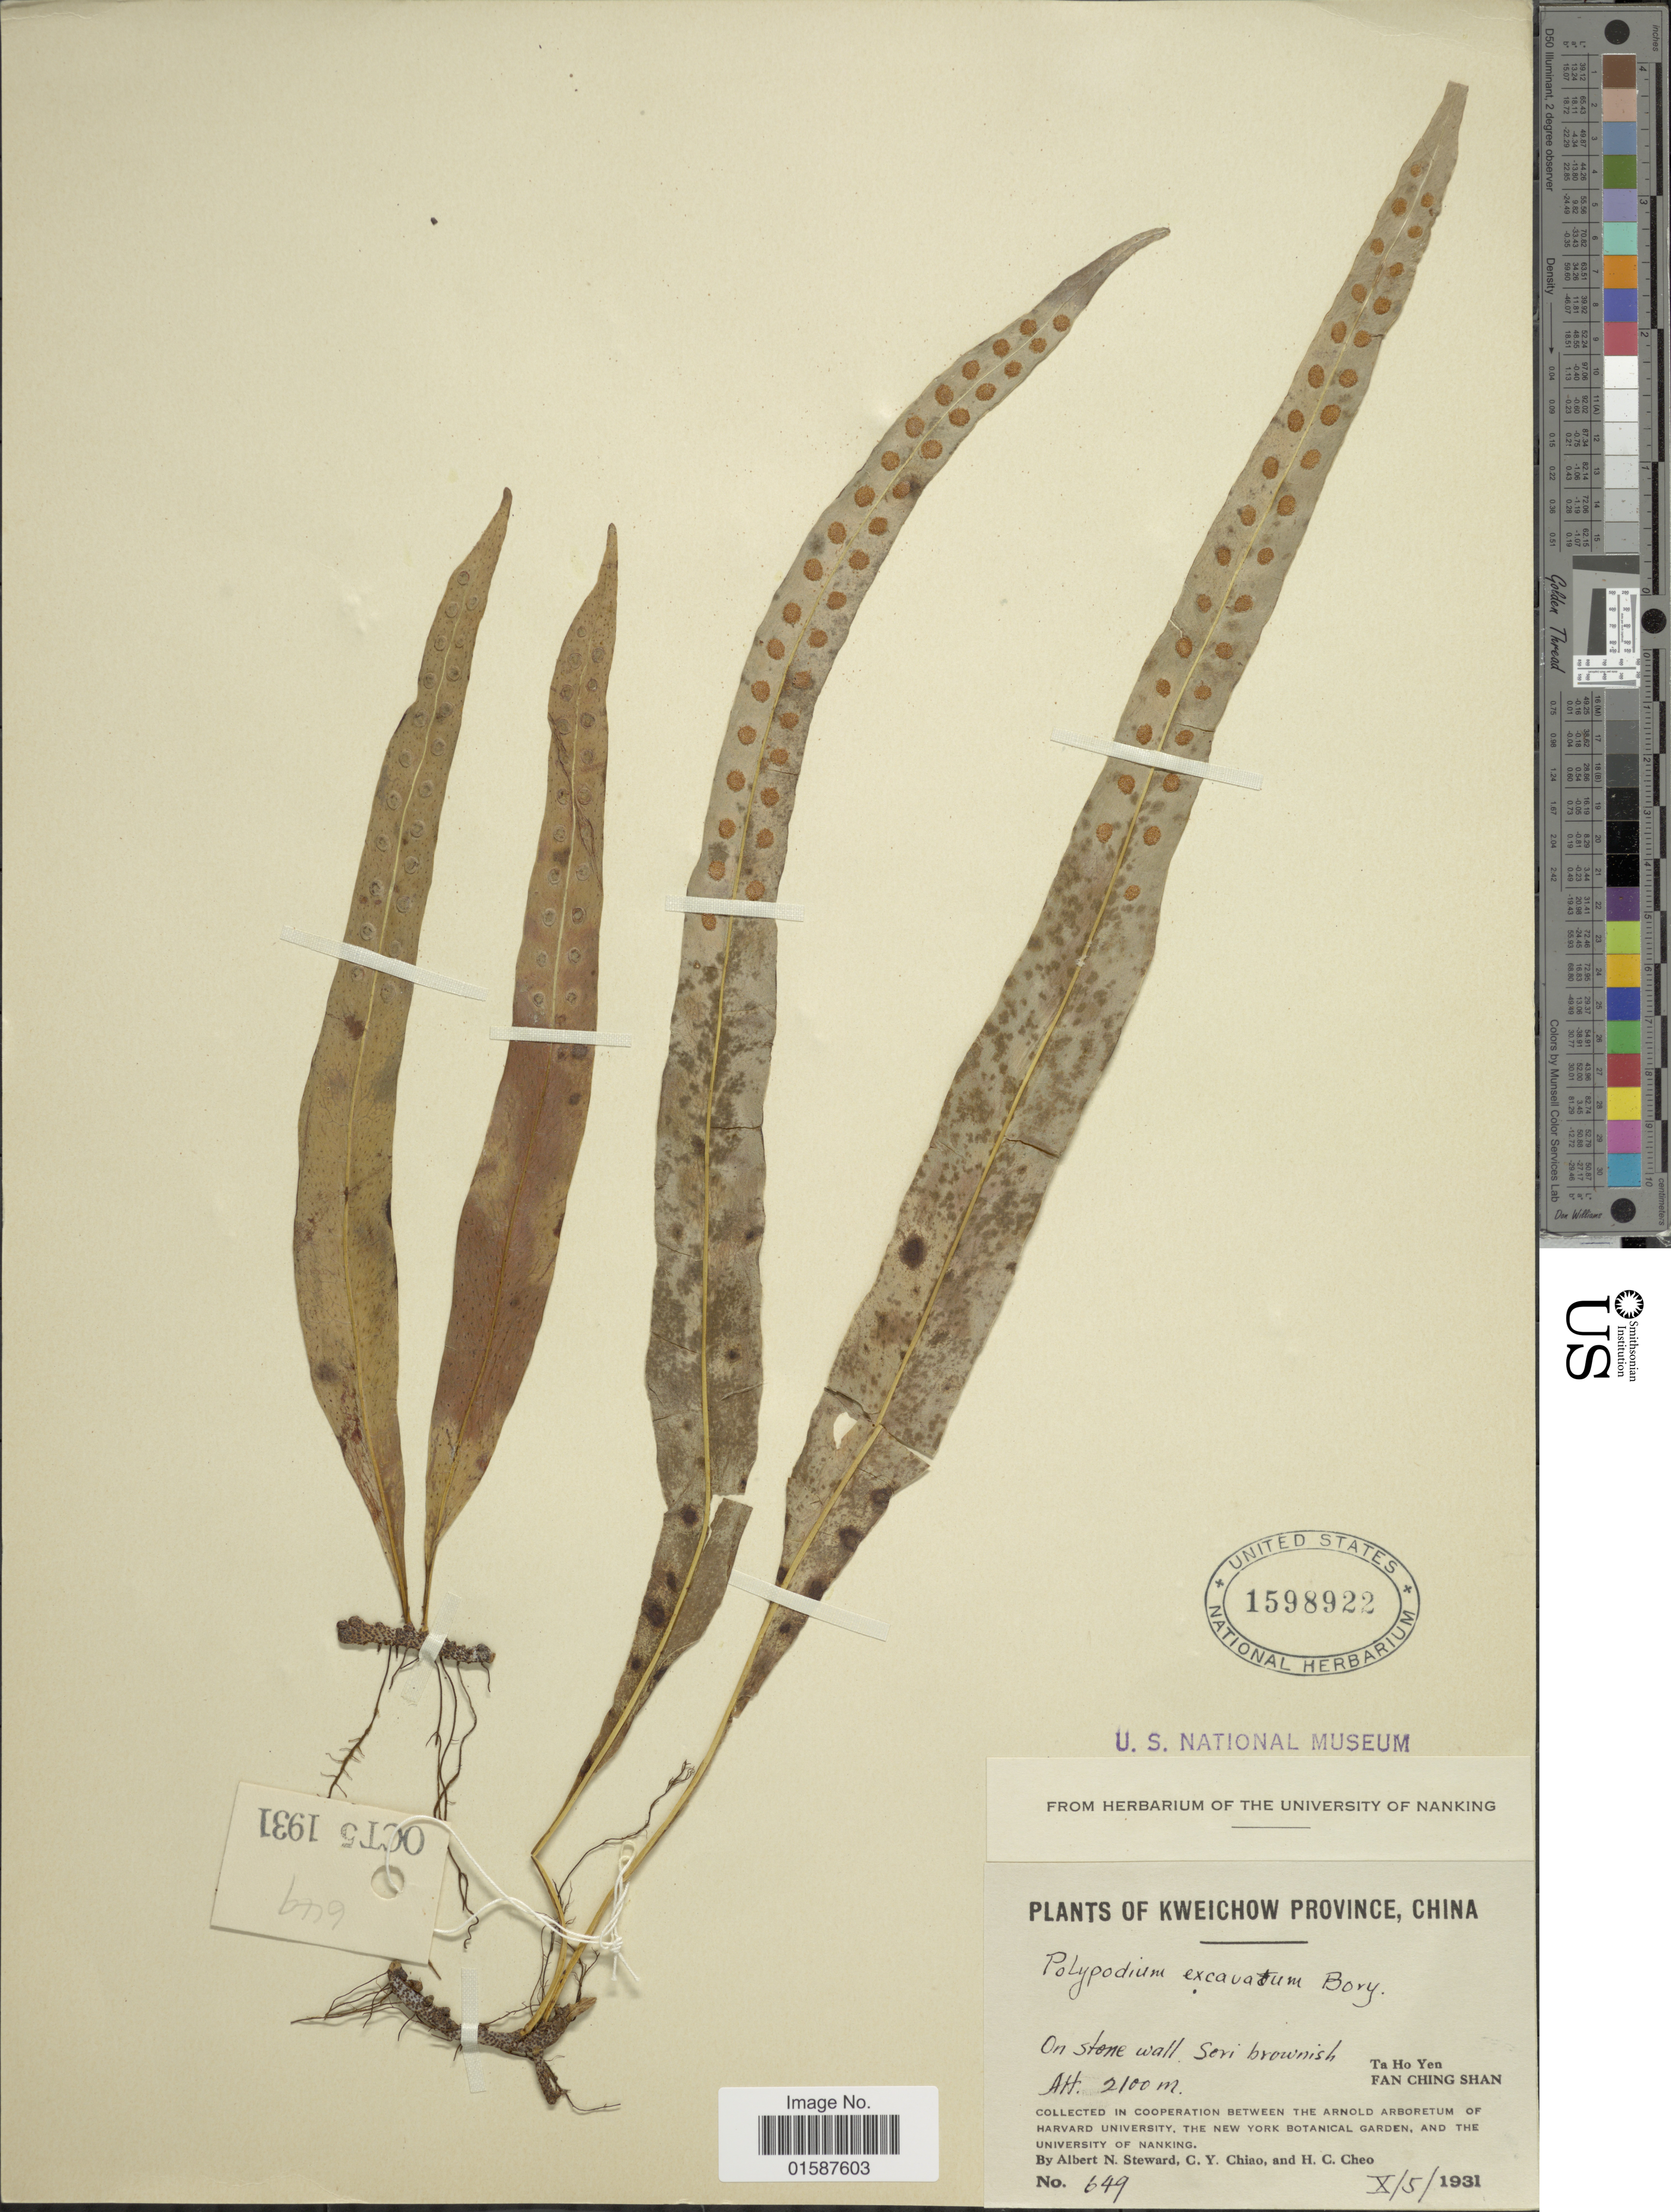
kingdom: Plantae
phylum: Tracheophyta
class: Polypodiopsida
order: Polypodiales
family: Polypodiaceae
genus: Lepisorus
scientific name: Lepisorus excavatus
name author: (Bory ex Willd.) Ching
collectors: A. N. Steward, C. Y. Chiao & H. Cheo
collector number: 649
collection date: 1931-10-05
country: China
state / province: Guizhou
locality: Kweichow Province, Ta Ho Yen, Fan Ching Shan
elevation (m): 2100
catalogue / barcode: US 1598922